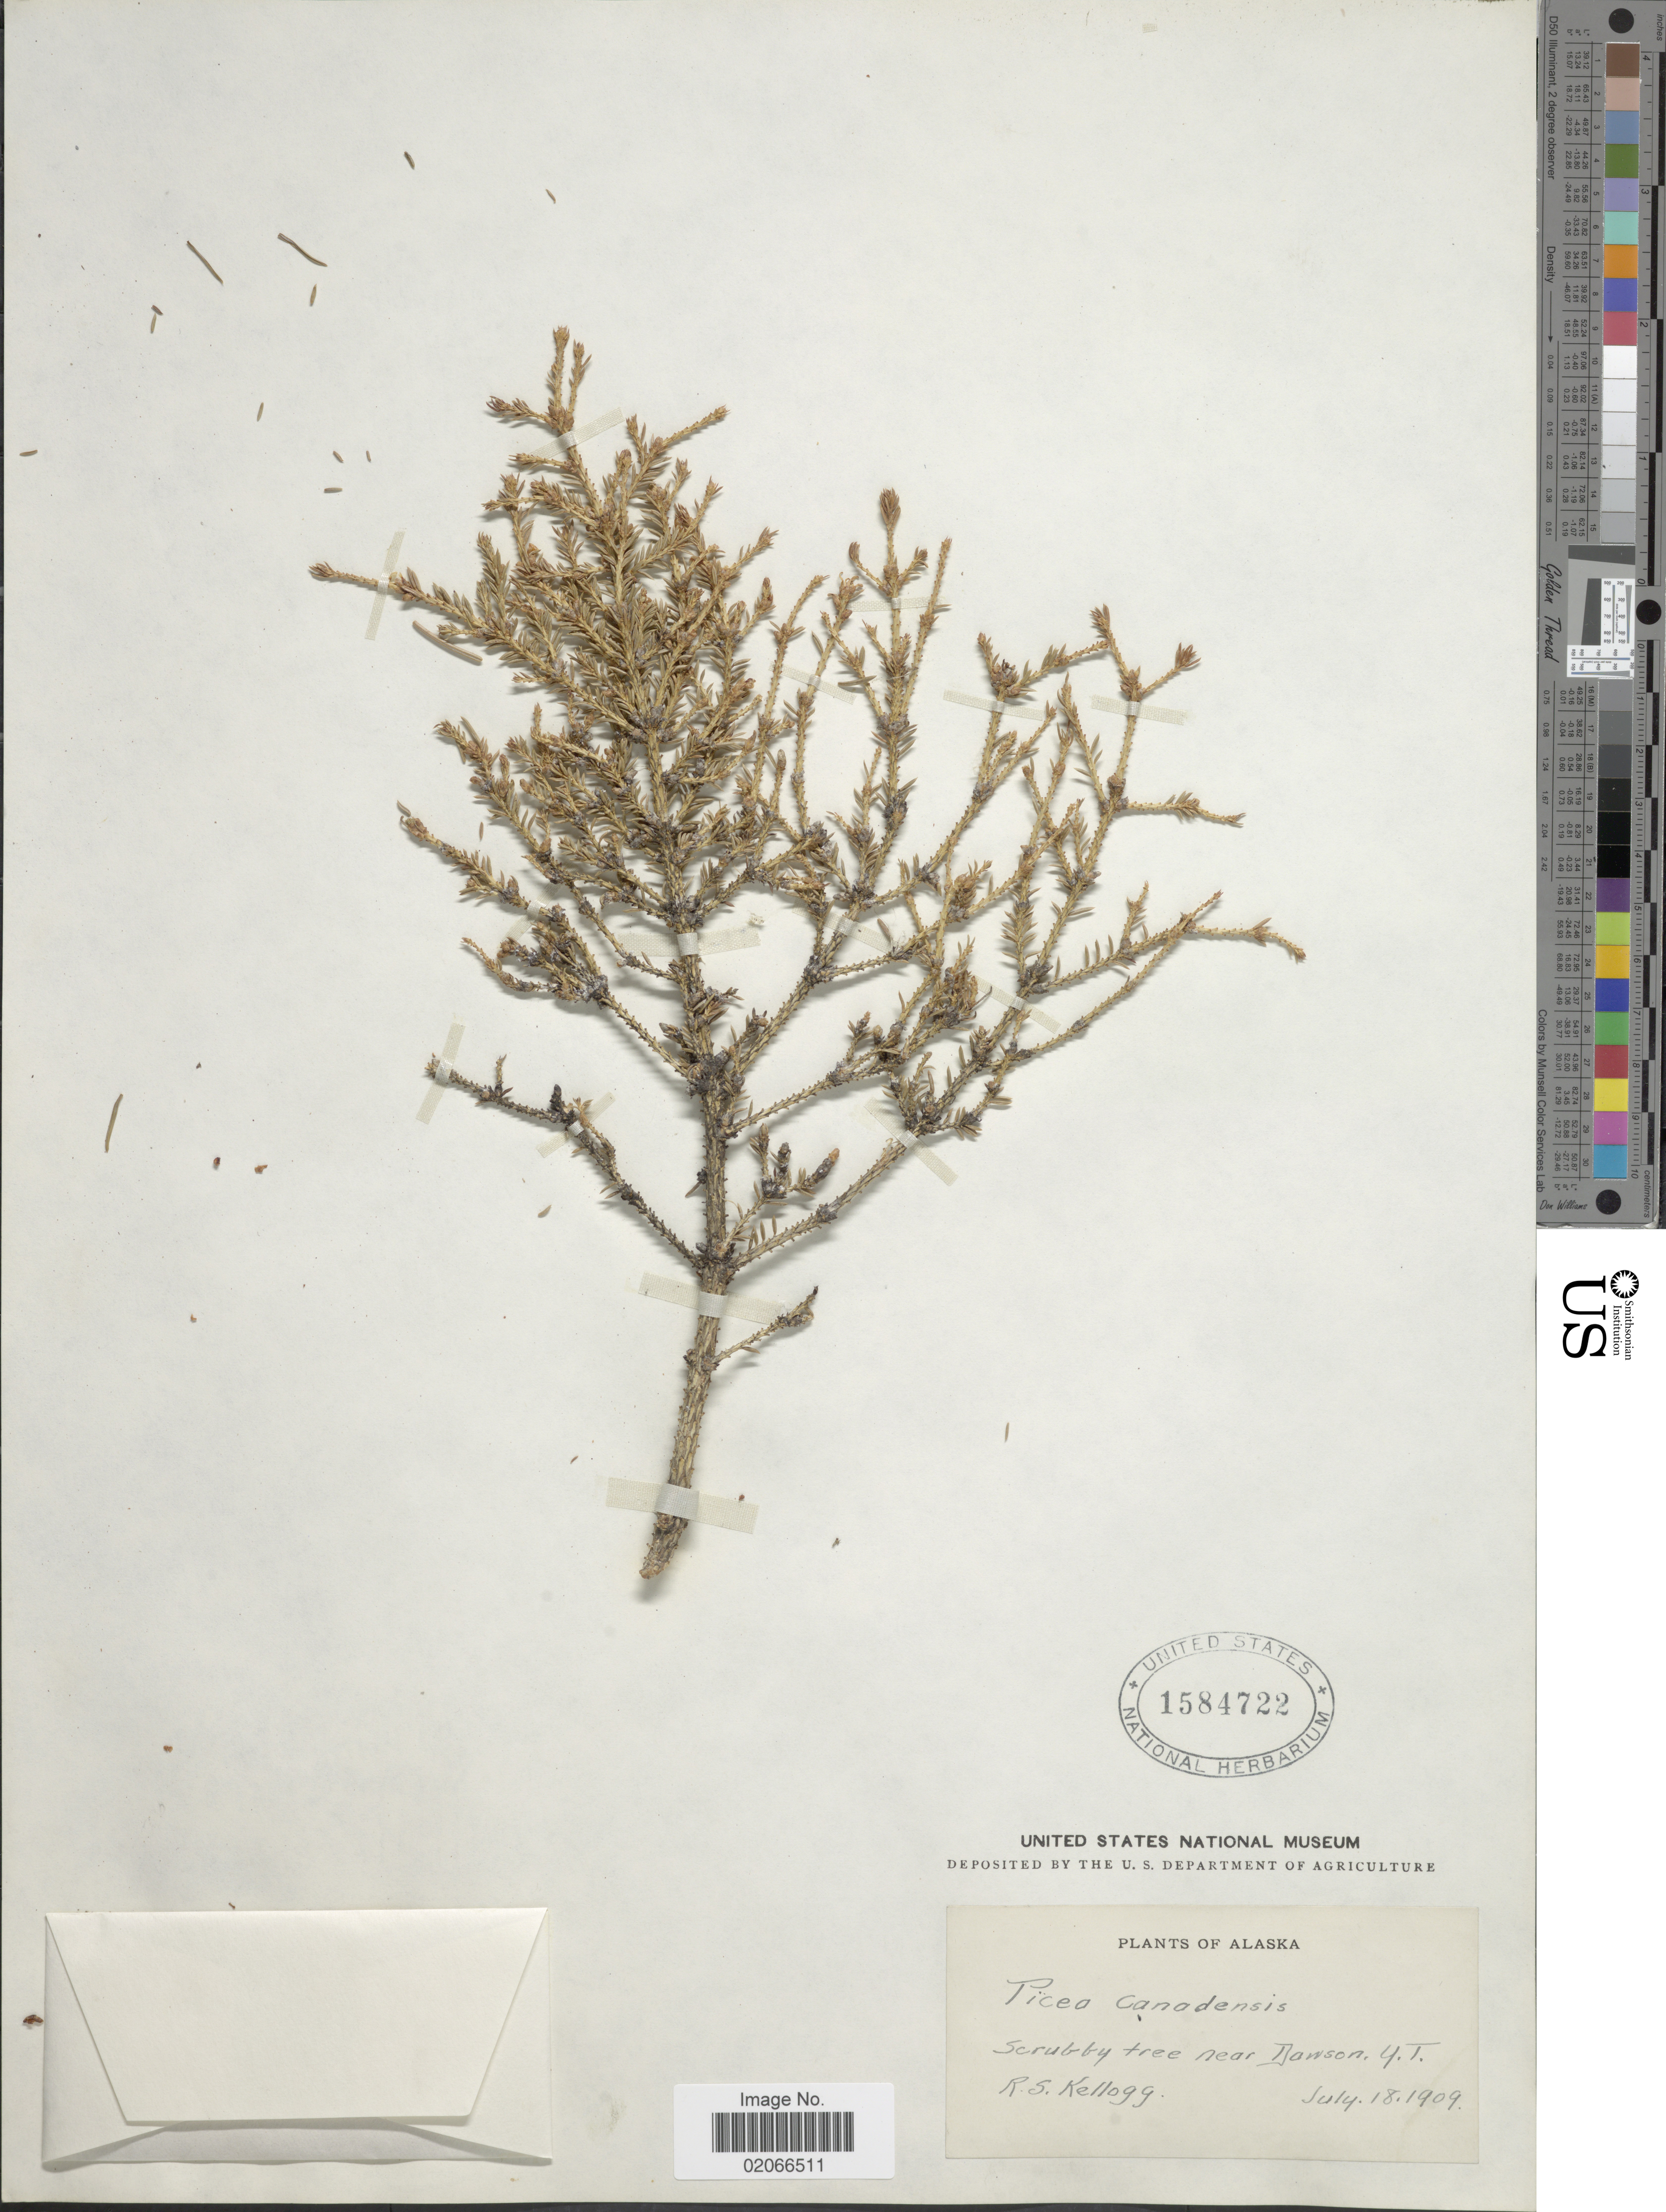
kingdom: Plantae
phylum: Tracheophyta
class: Pinopsida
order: Pinales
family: Pinaceae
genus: Picea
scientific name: Picea glauca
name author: (Moench) Voss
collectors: R. Kellogg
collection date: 1909-07-18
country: Canada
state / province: Yukon Territory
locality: Near Dawson, Y.T.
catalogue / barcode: US 1584722